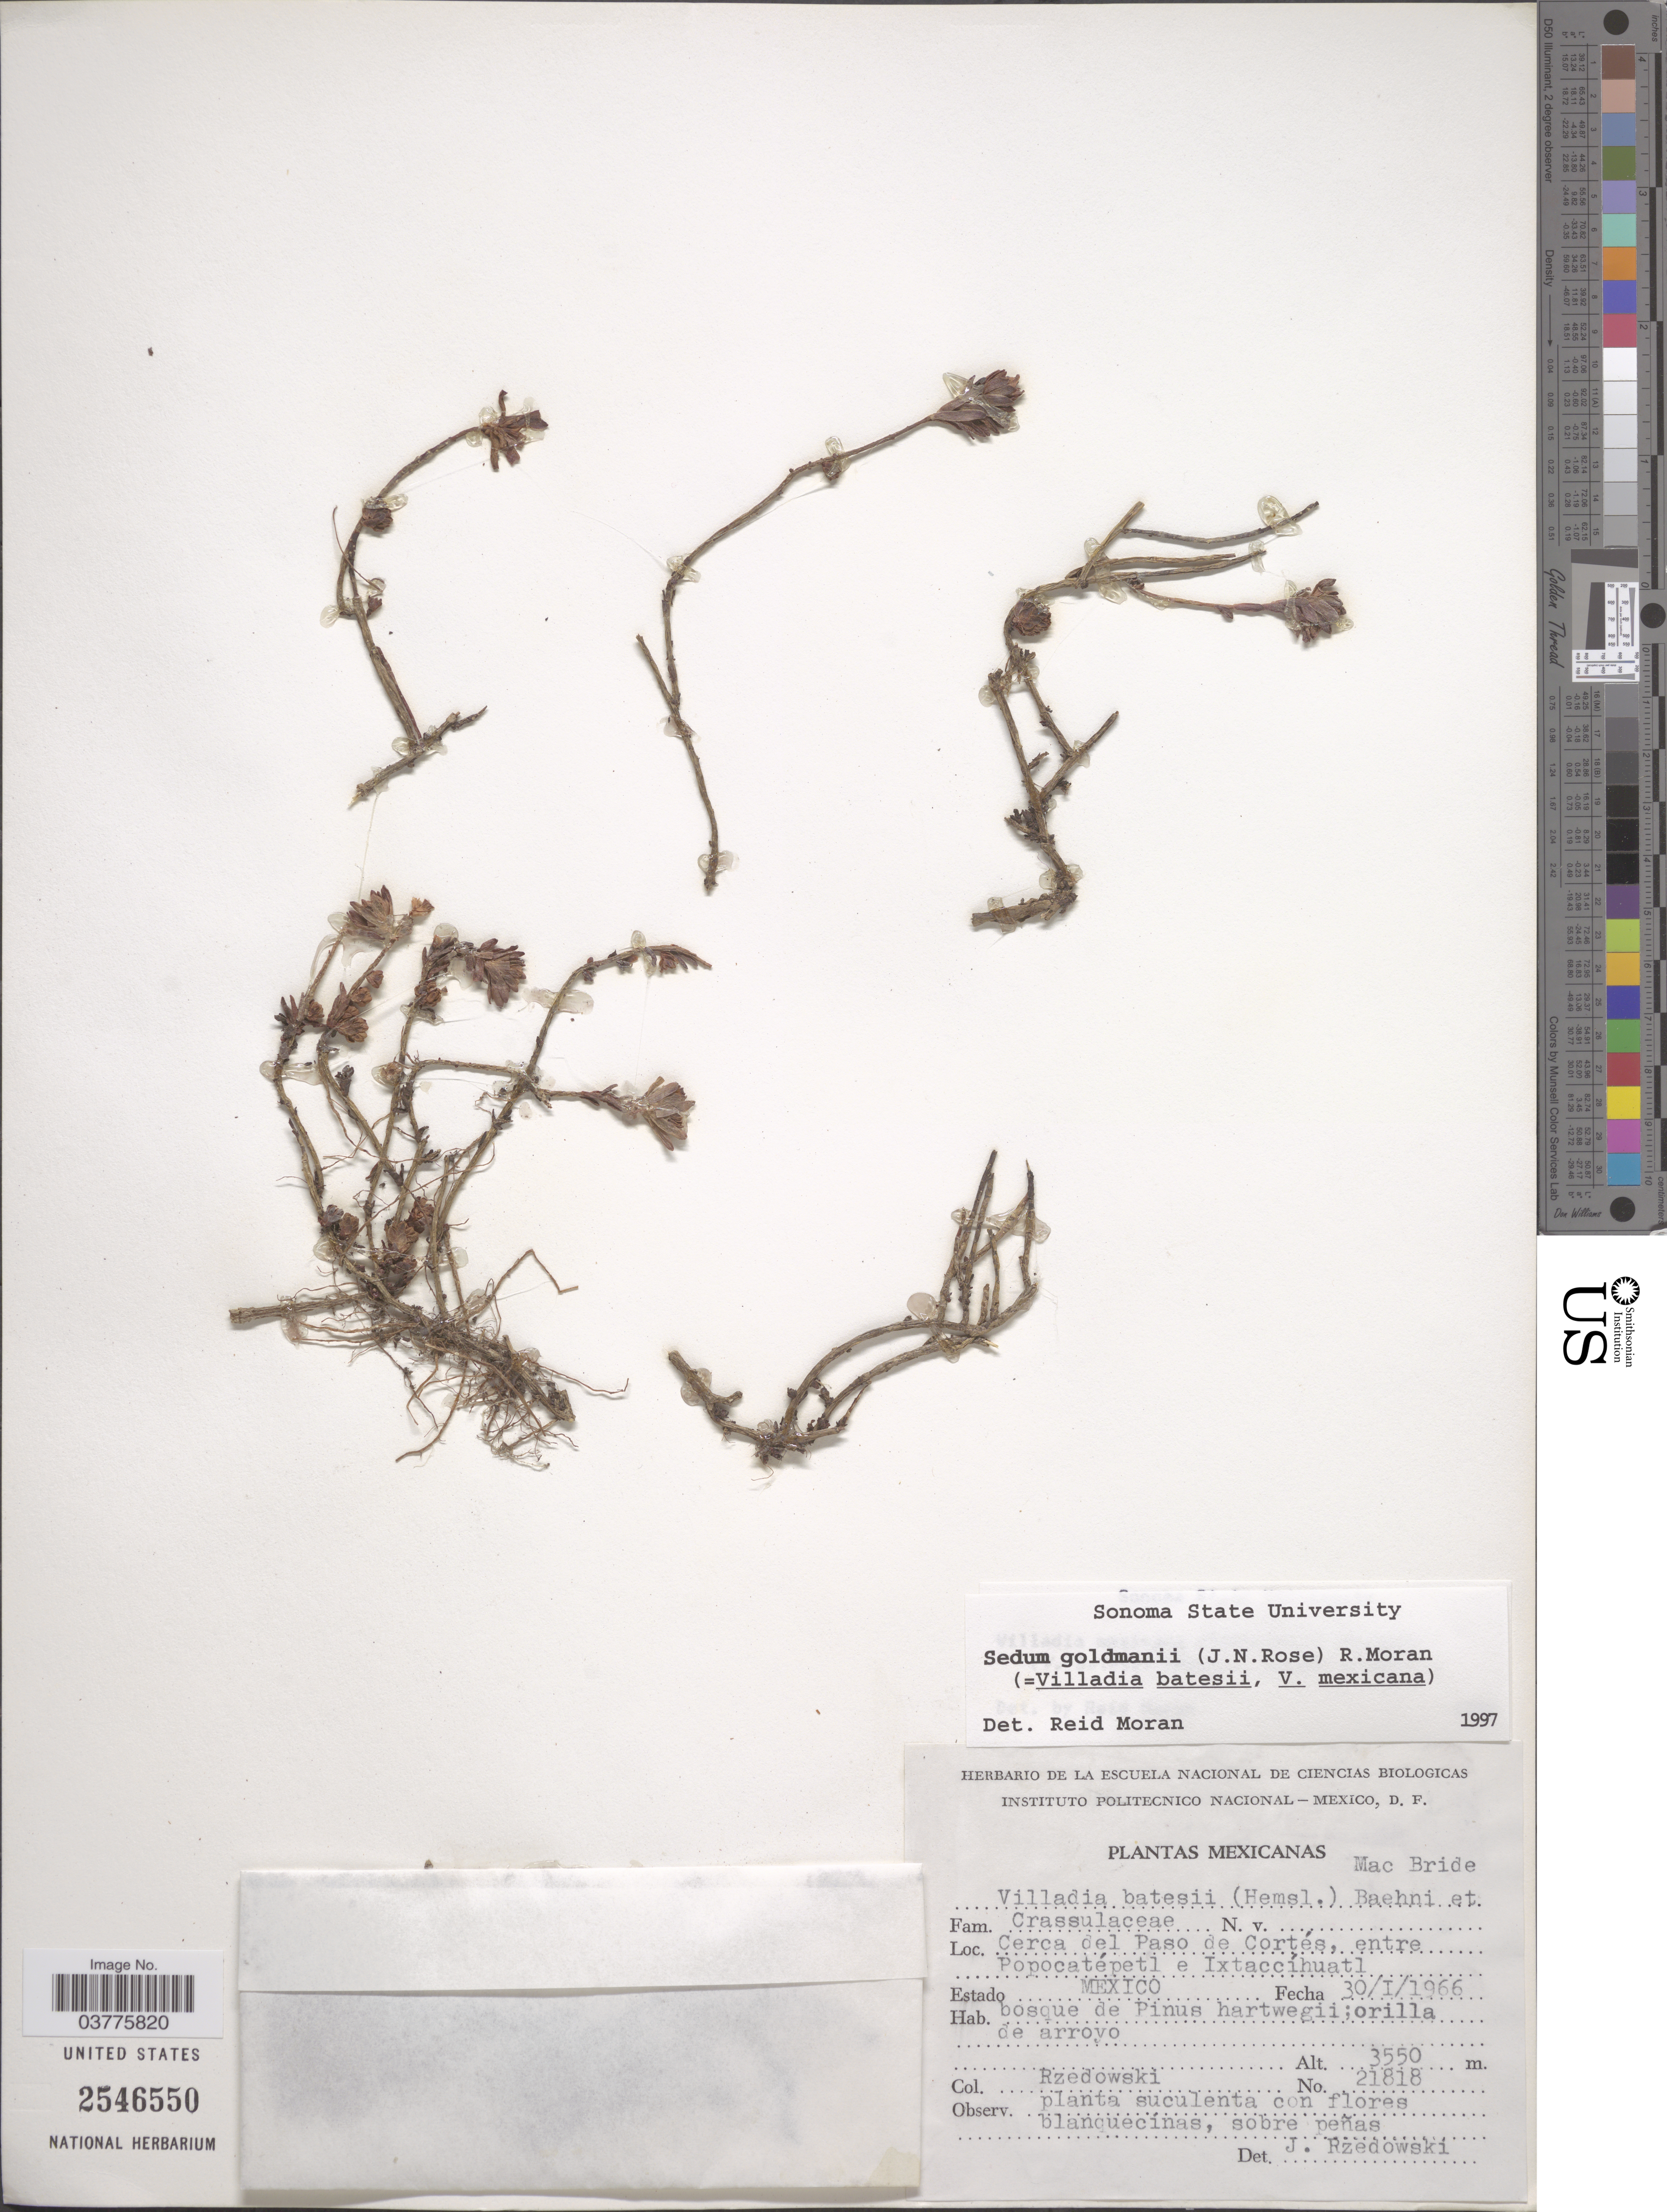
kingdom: Plantae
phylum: Tracheophyta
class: Magnoliopsida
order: Saxifragales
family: Crassulaceae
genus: Sedum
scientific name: Sedum goldmanii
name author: (Rose) Moran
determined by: Moran, R. V.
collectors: Rzedowski, --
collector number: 21818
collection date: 1966-01-30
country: Mexico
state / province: México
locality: Cerca del Paso de Cortés, entre Popocatepetl e Ixtaccihuatl.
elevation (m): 3550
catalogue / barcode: US 2546550